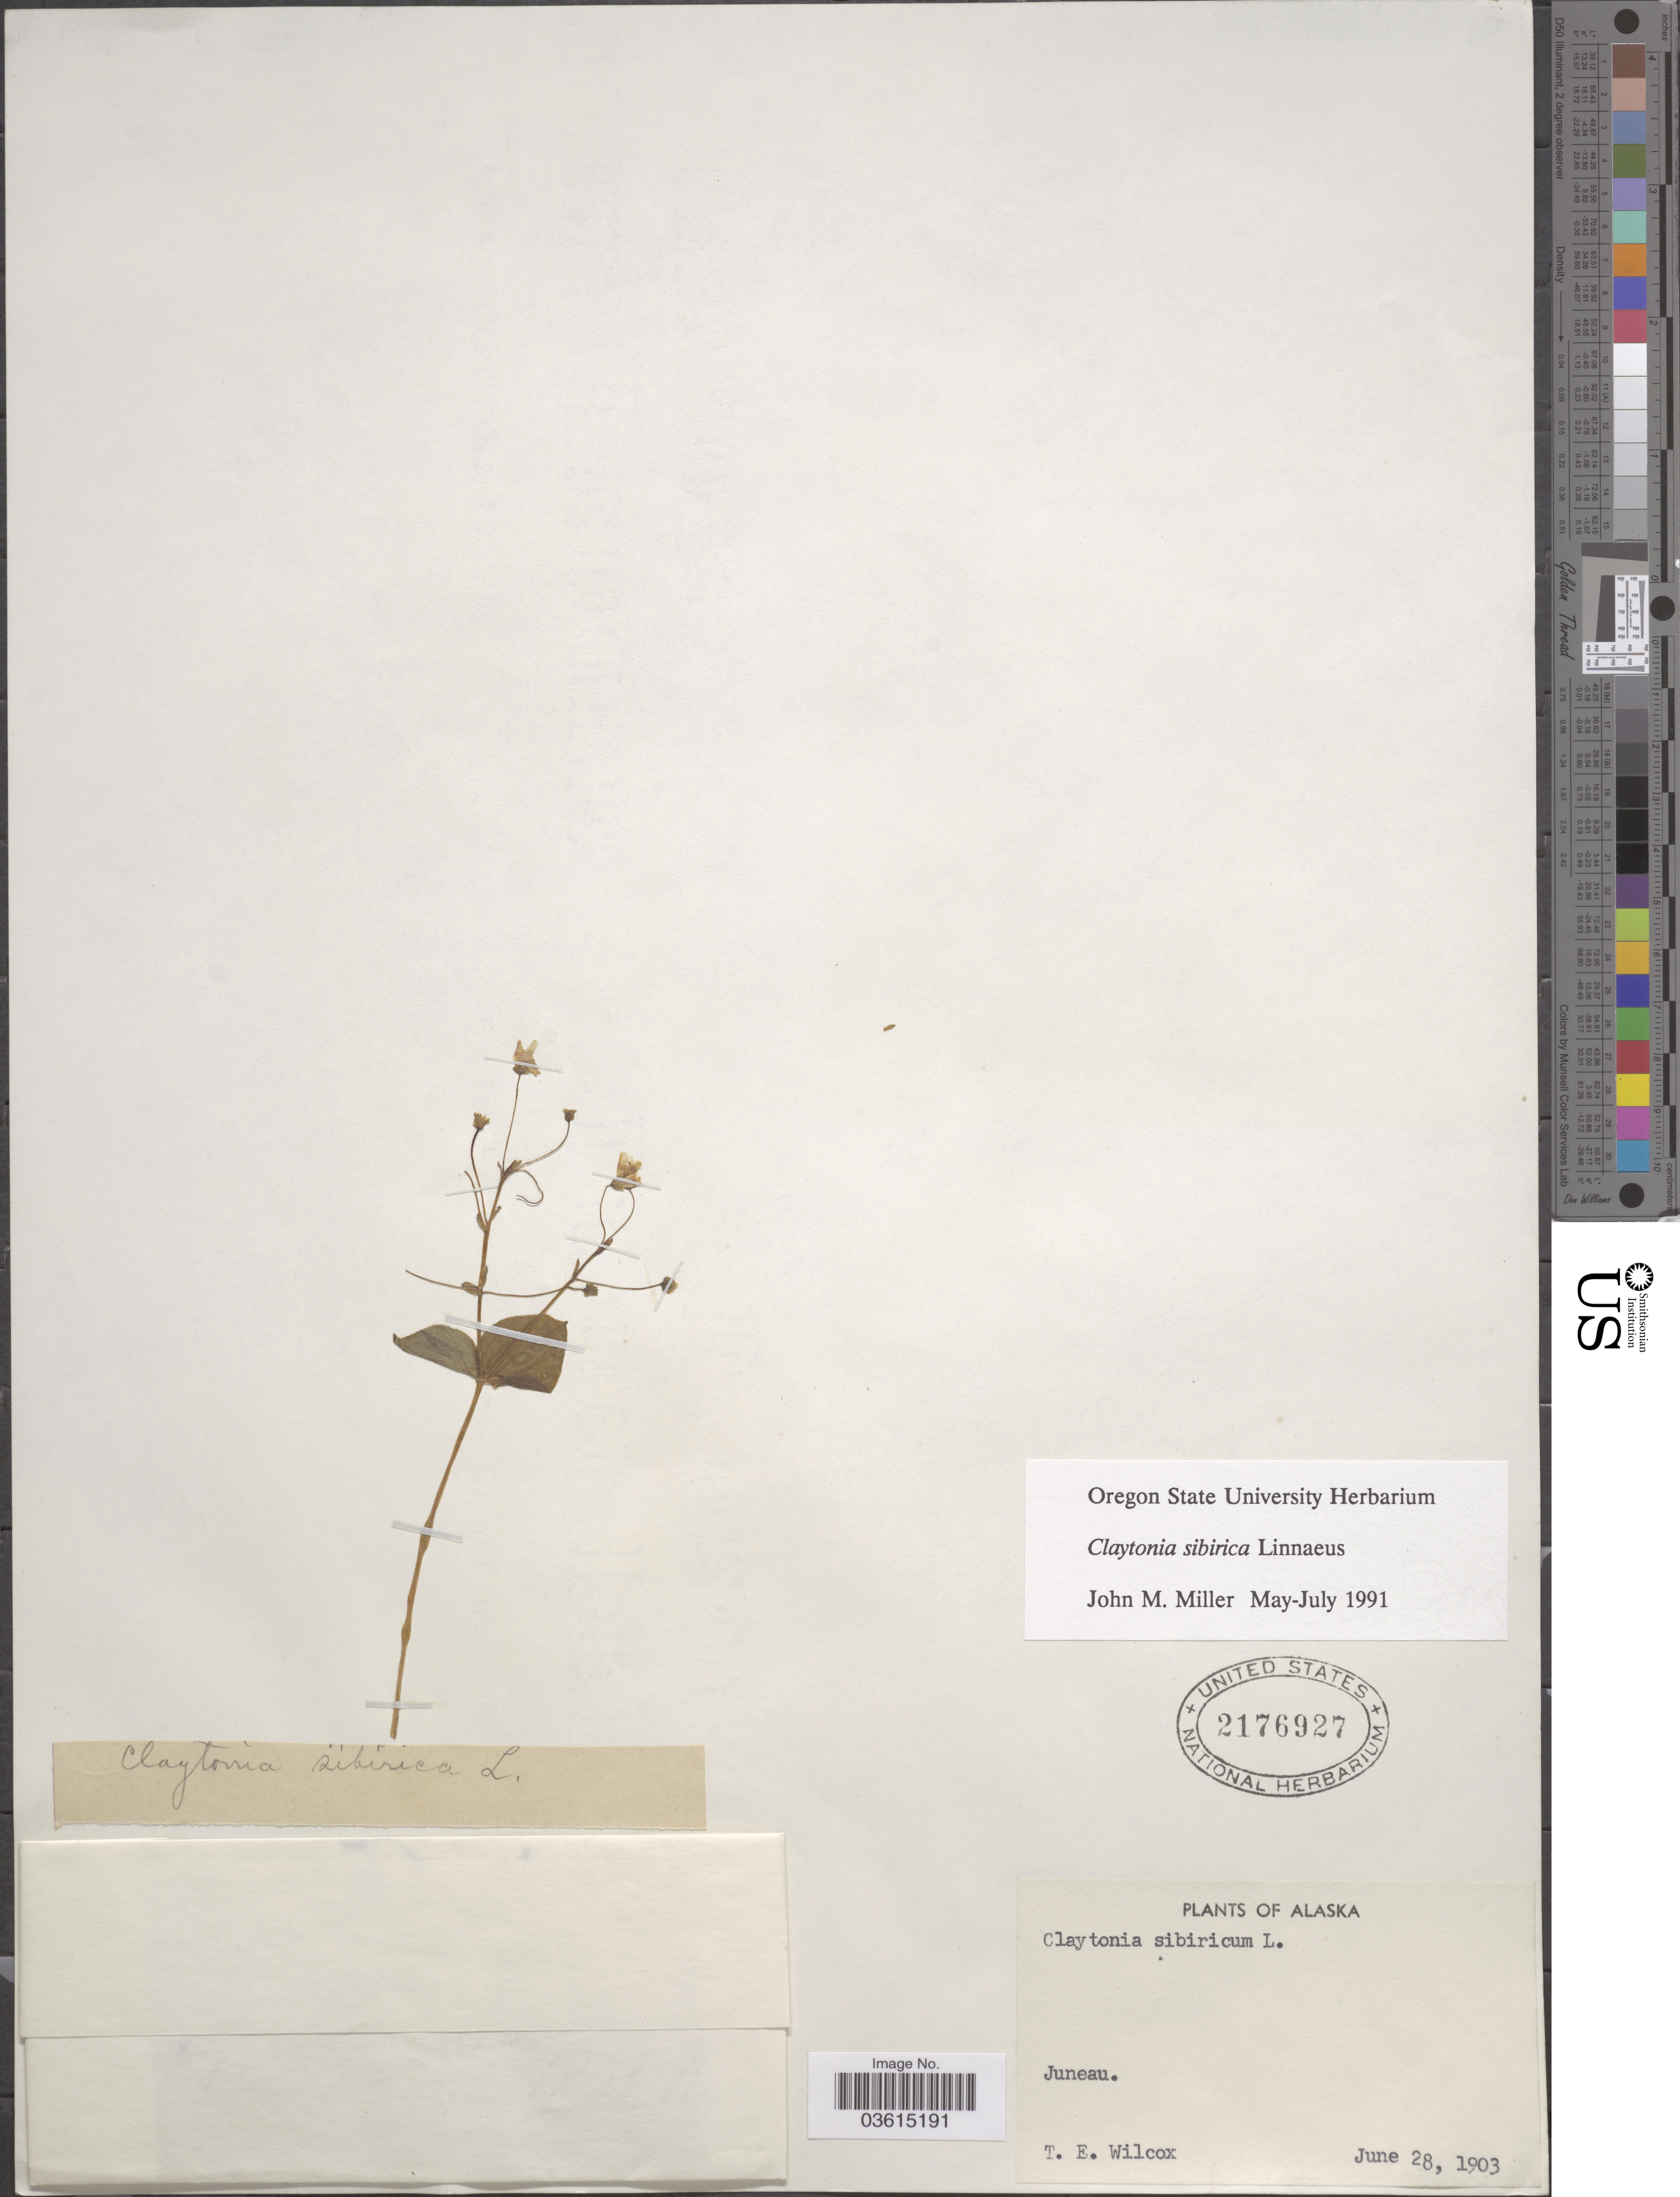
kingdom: Plantae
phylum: Tracheophyta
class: Magnoliopsida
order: Caryophyllales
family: Montiaceae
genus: Claytonia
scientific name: Claytonia sibirica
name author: L.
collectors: T. E. Wilcox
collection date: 1903-06-28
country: United States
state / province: Alaska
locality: Juneau.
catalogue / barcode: US 2176927